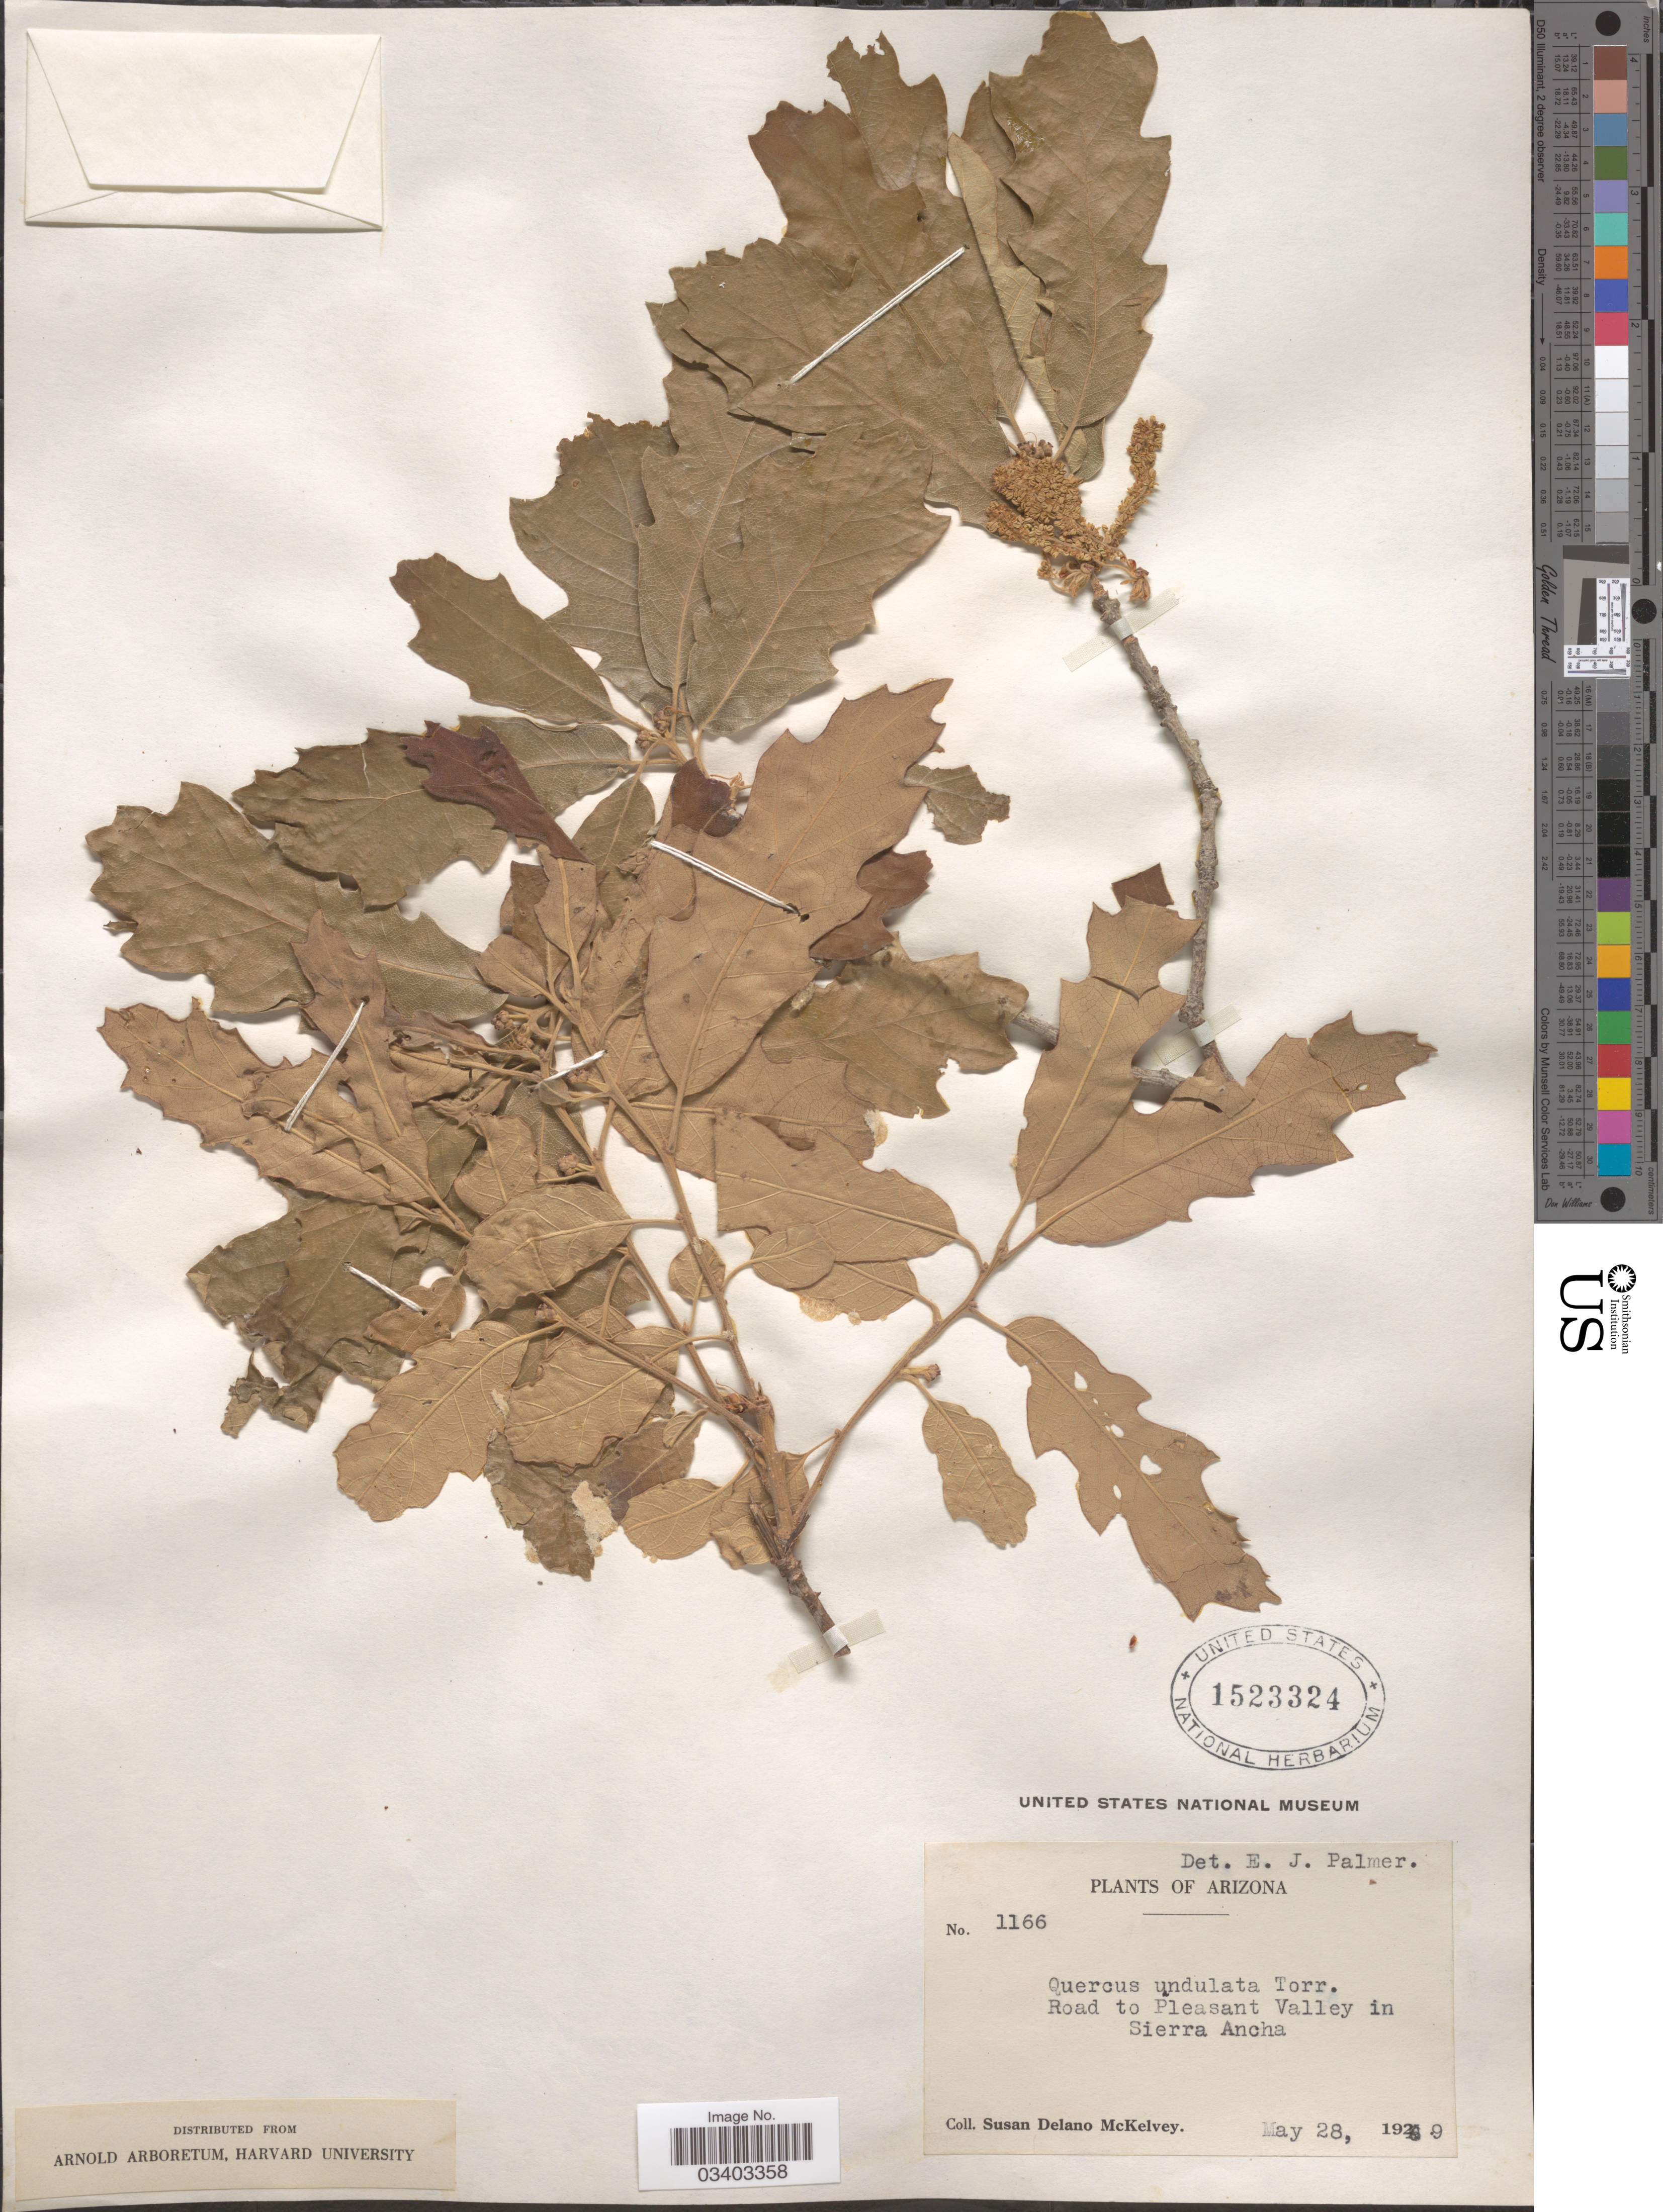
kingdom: Plantae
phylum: Tracheophyta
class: Magnoliopsida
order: Fagales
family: Fagaceae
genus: Quercus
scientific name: Quercus arizonica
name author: Sarg.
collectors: S. A. McKelvey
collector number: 1166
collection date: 1929-05-28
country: United States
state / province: Arizona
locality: Road to Pleasant Valley in Sierra Ancha.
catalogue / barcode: US 1523324